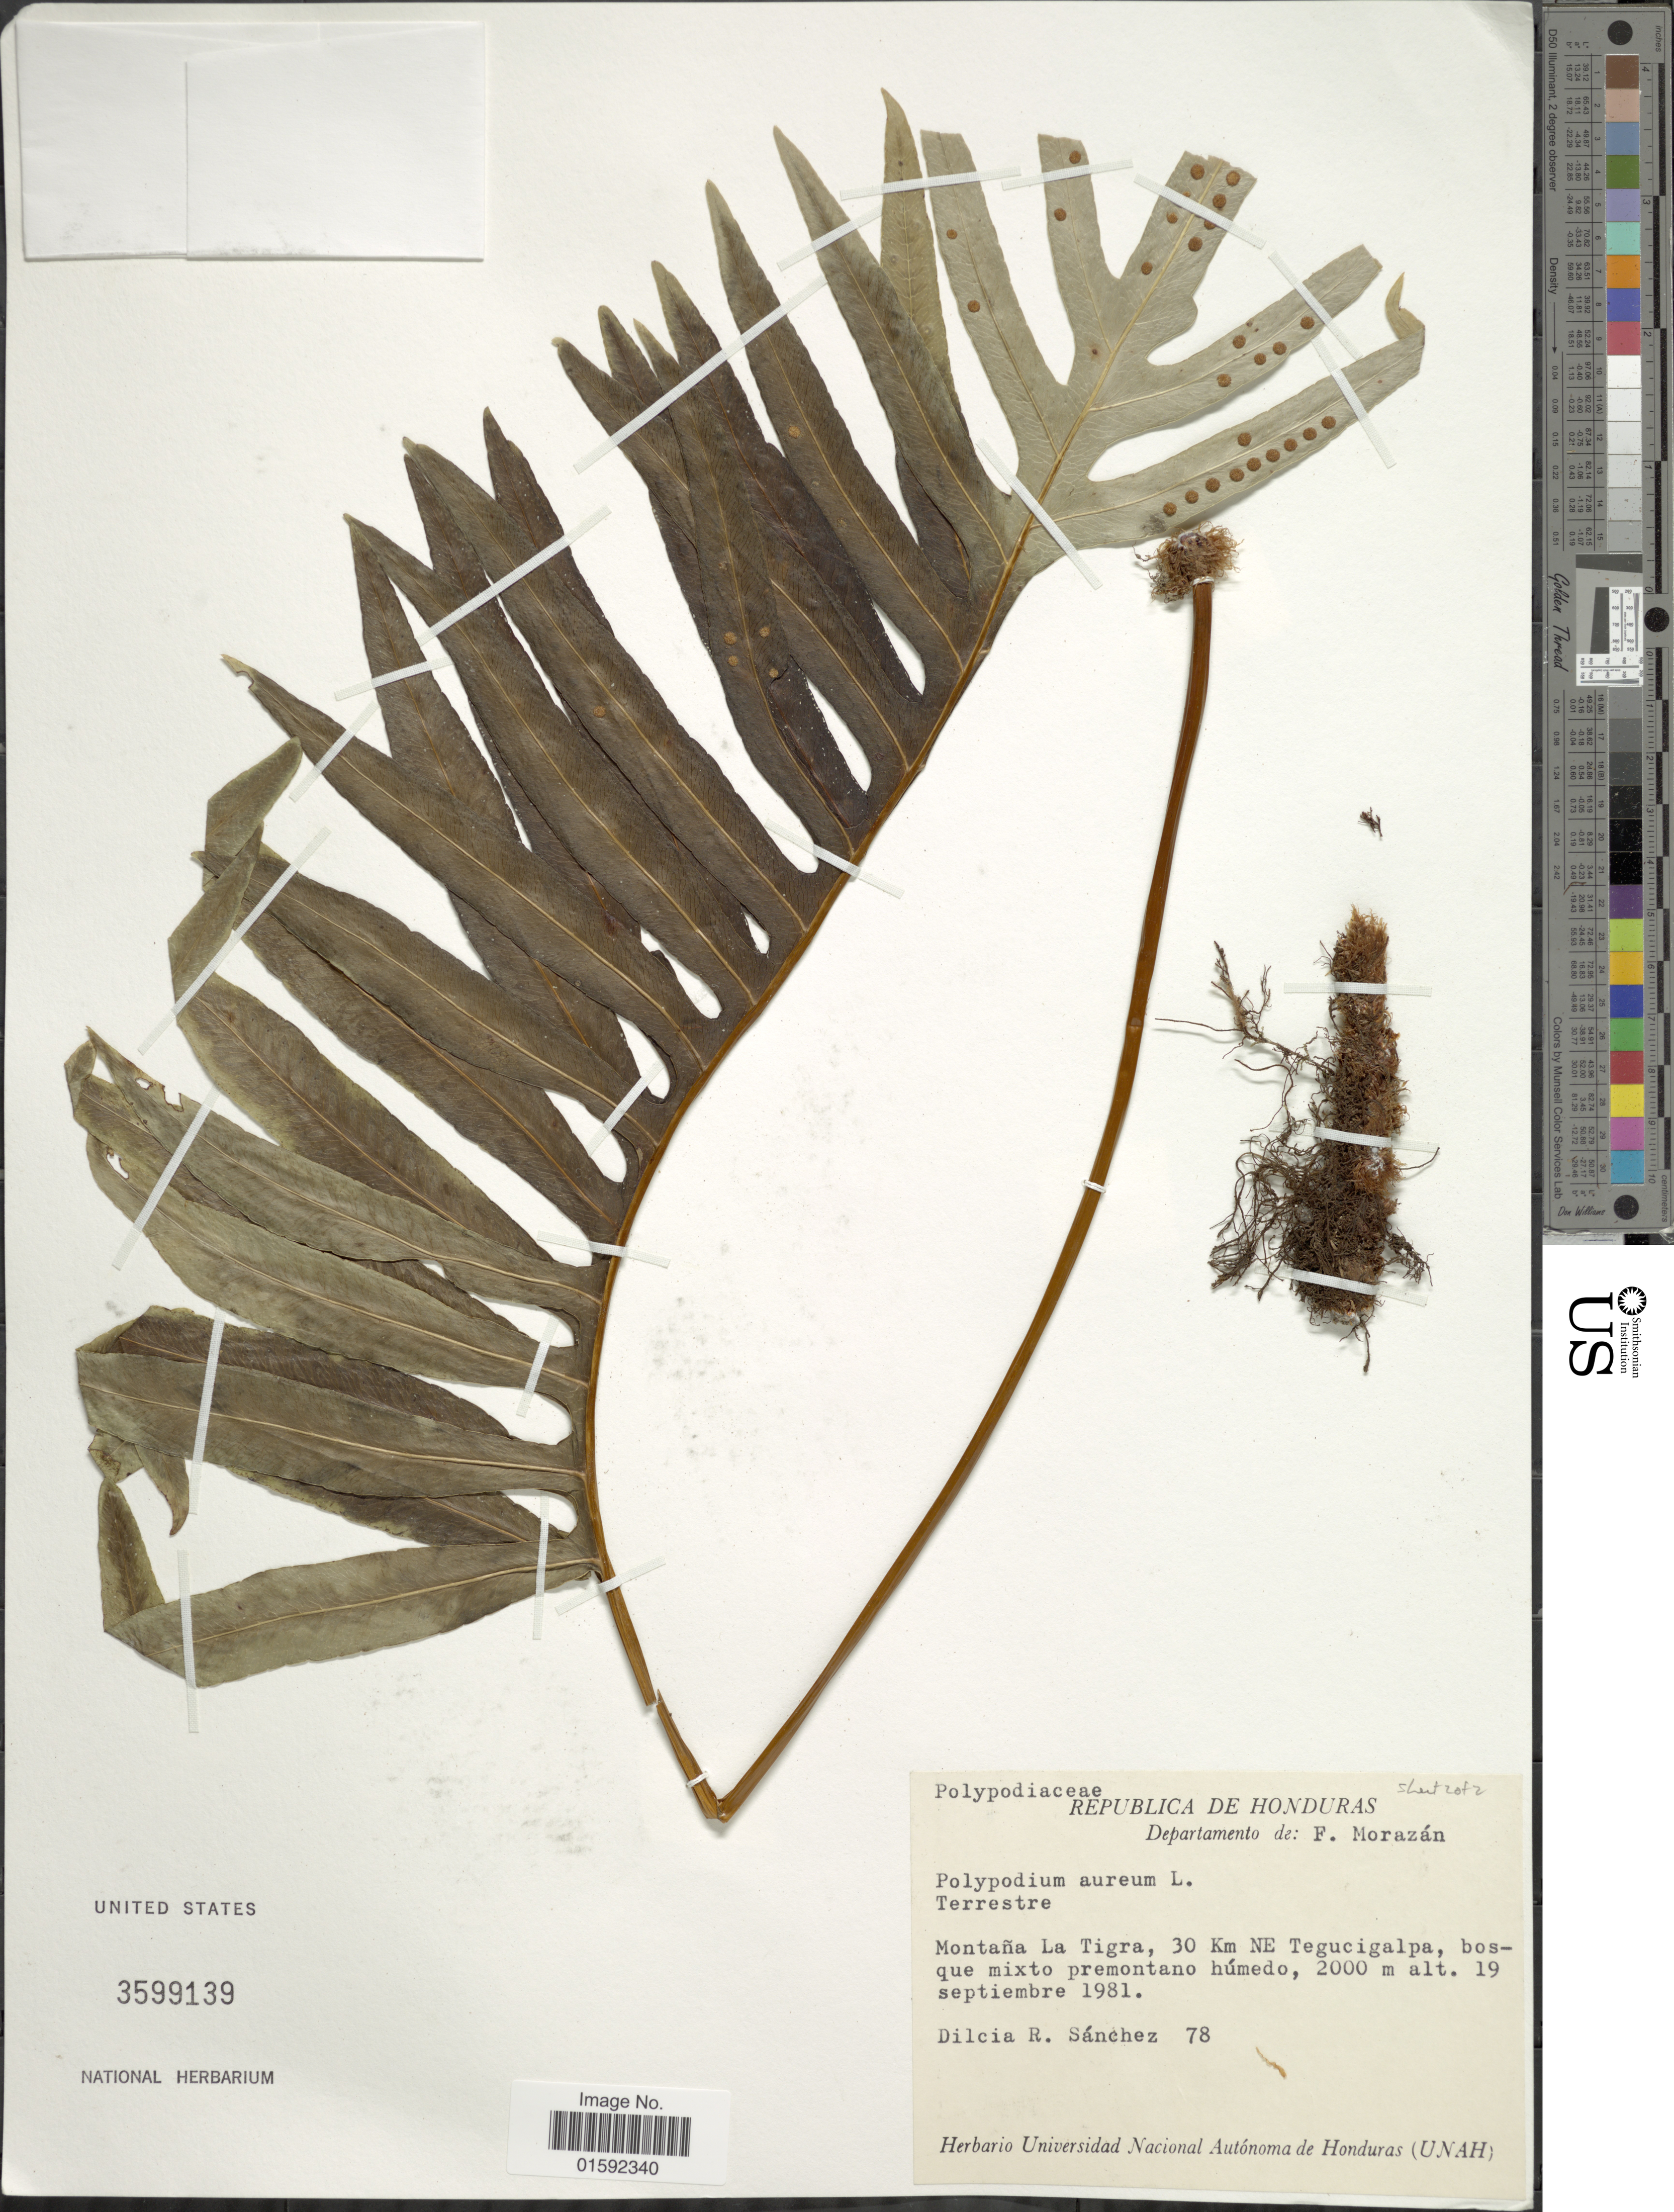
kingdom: Plantae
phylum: Tracheophyta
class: Polypodiopsida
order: Polypodiales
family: Polypodiaceae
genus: Phlebodium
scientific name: Phlebodium pseudoaureum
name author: (Cav.) Lellinger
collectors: D. Sánchez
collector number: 78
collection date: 1981-09-19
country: Honduras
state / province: Fco. Morazán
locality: Republica, de Honduras, Montaña La Tigra, 30 Km NE Tegucigalpa.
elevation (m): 2000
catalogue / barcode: US 3599139